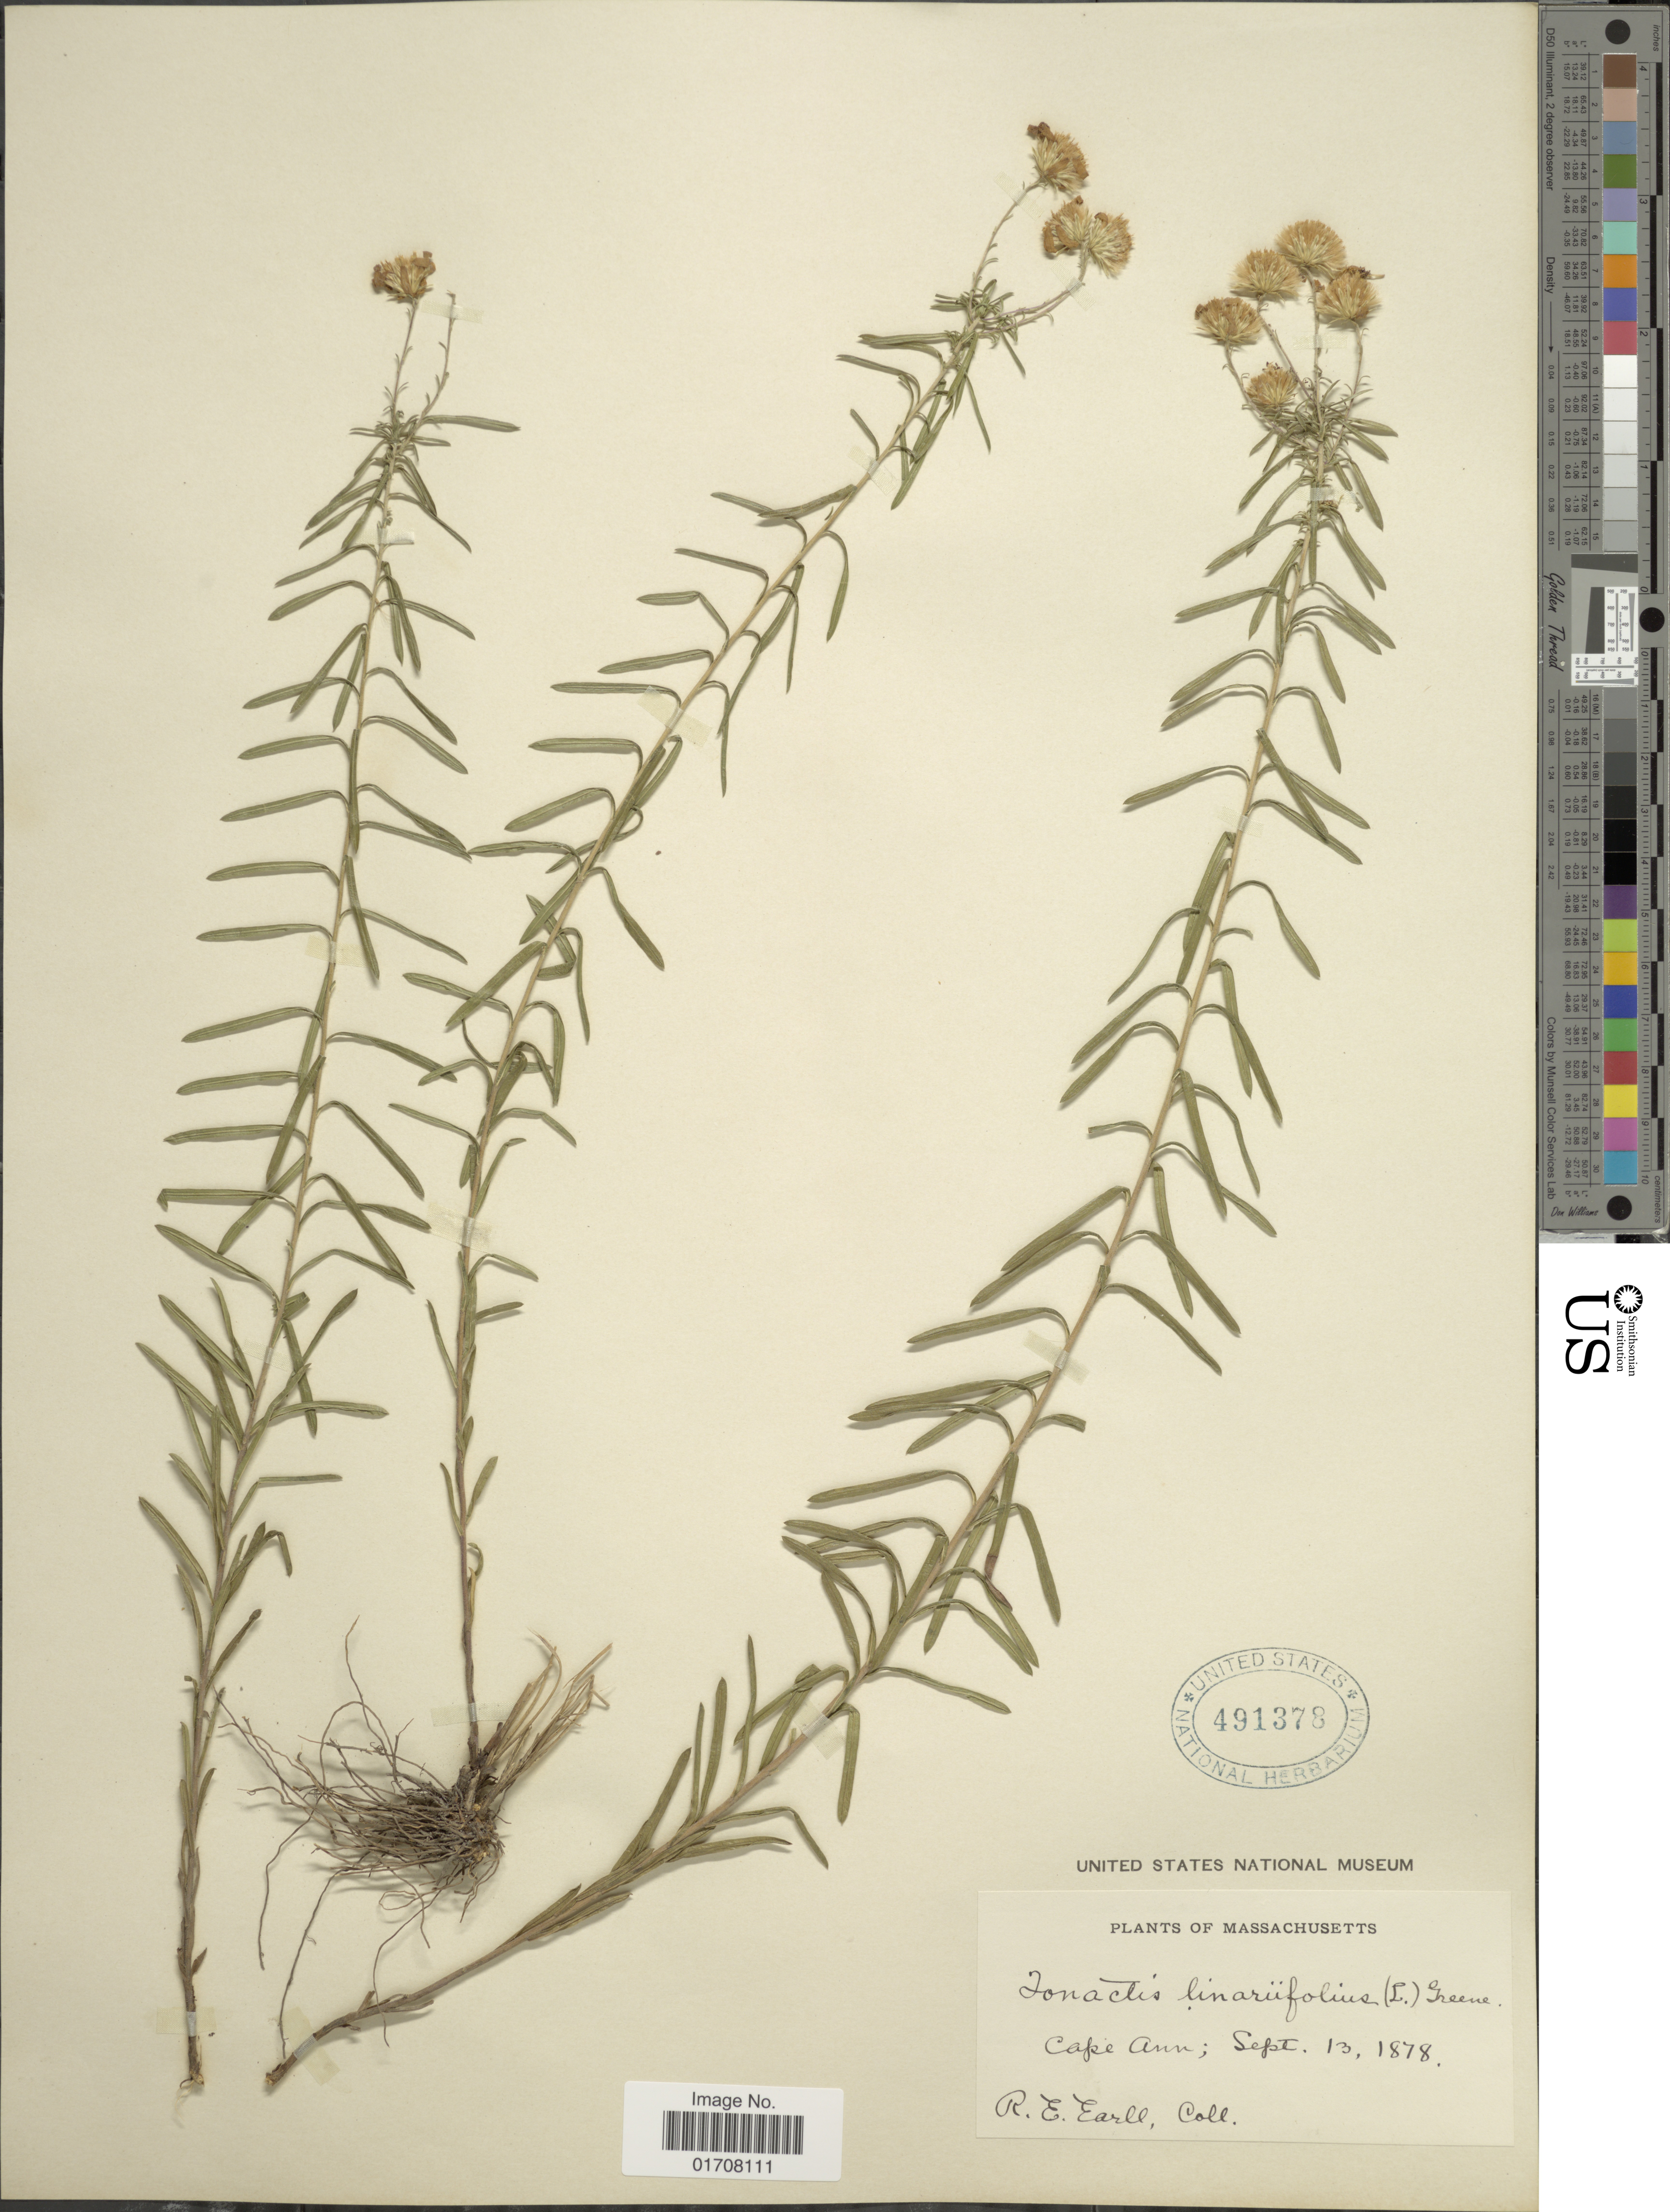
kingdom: Plantae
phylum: Tracheophyta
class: Magnoliopsida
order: Asterales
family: Asteraceae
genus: Ionactis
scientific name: Ionactis linariifolia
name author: (L.) Greene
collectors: R. Earll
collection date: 1878-09-13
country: United States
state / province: Massachusetts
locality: Cape Ann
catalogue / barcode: US 491378